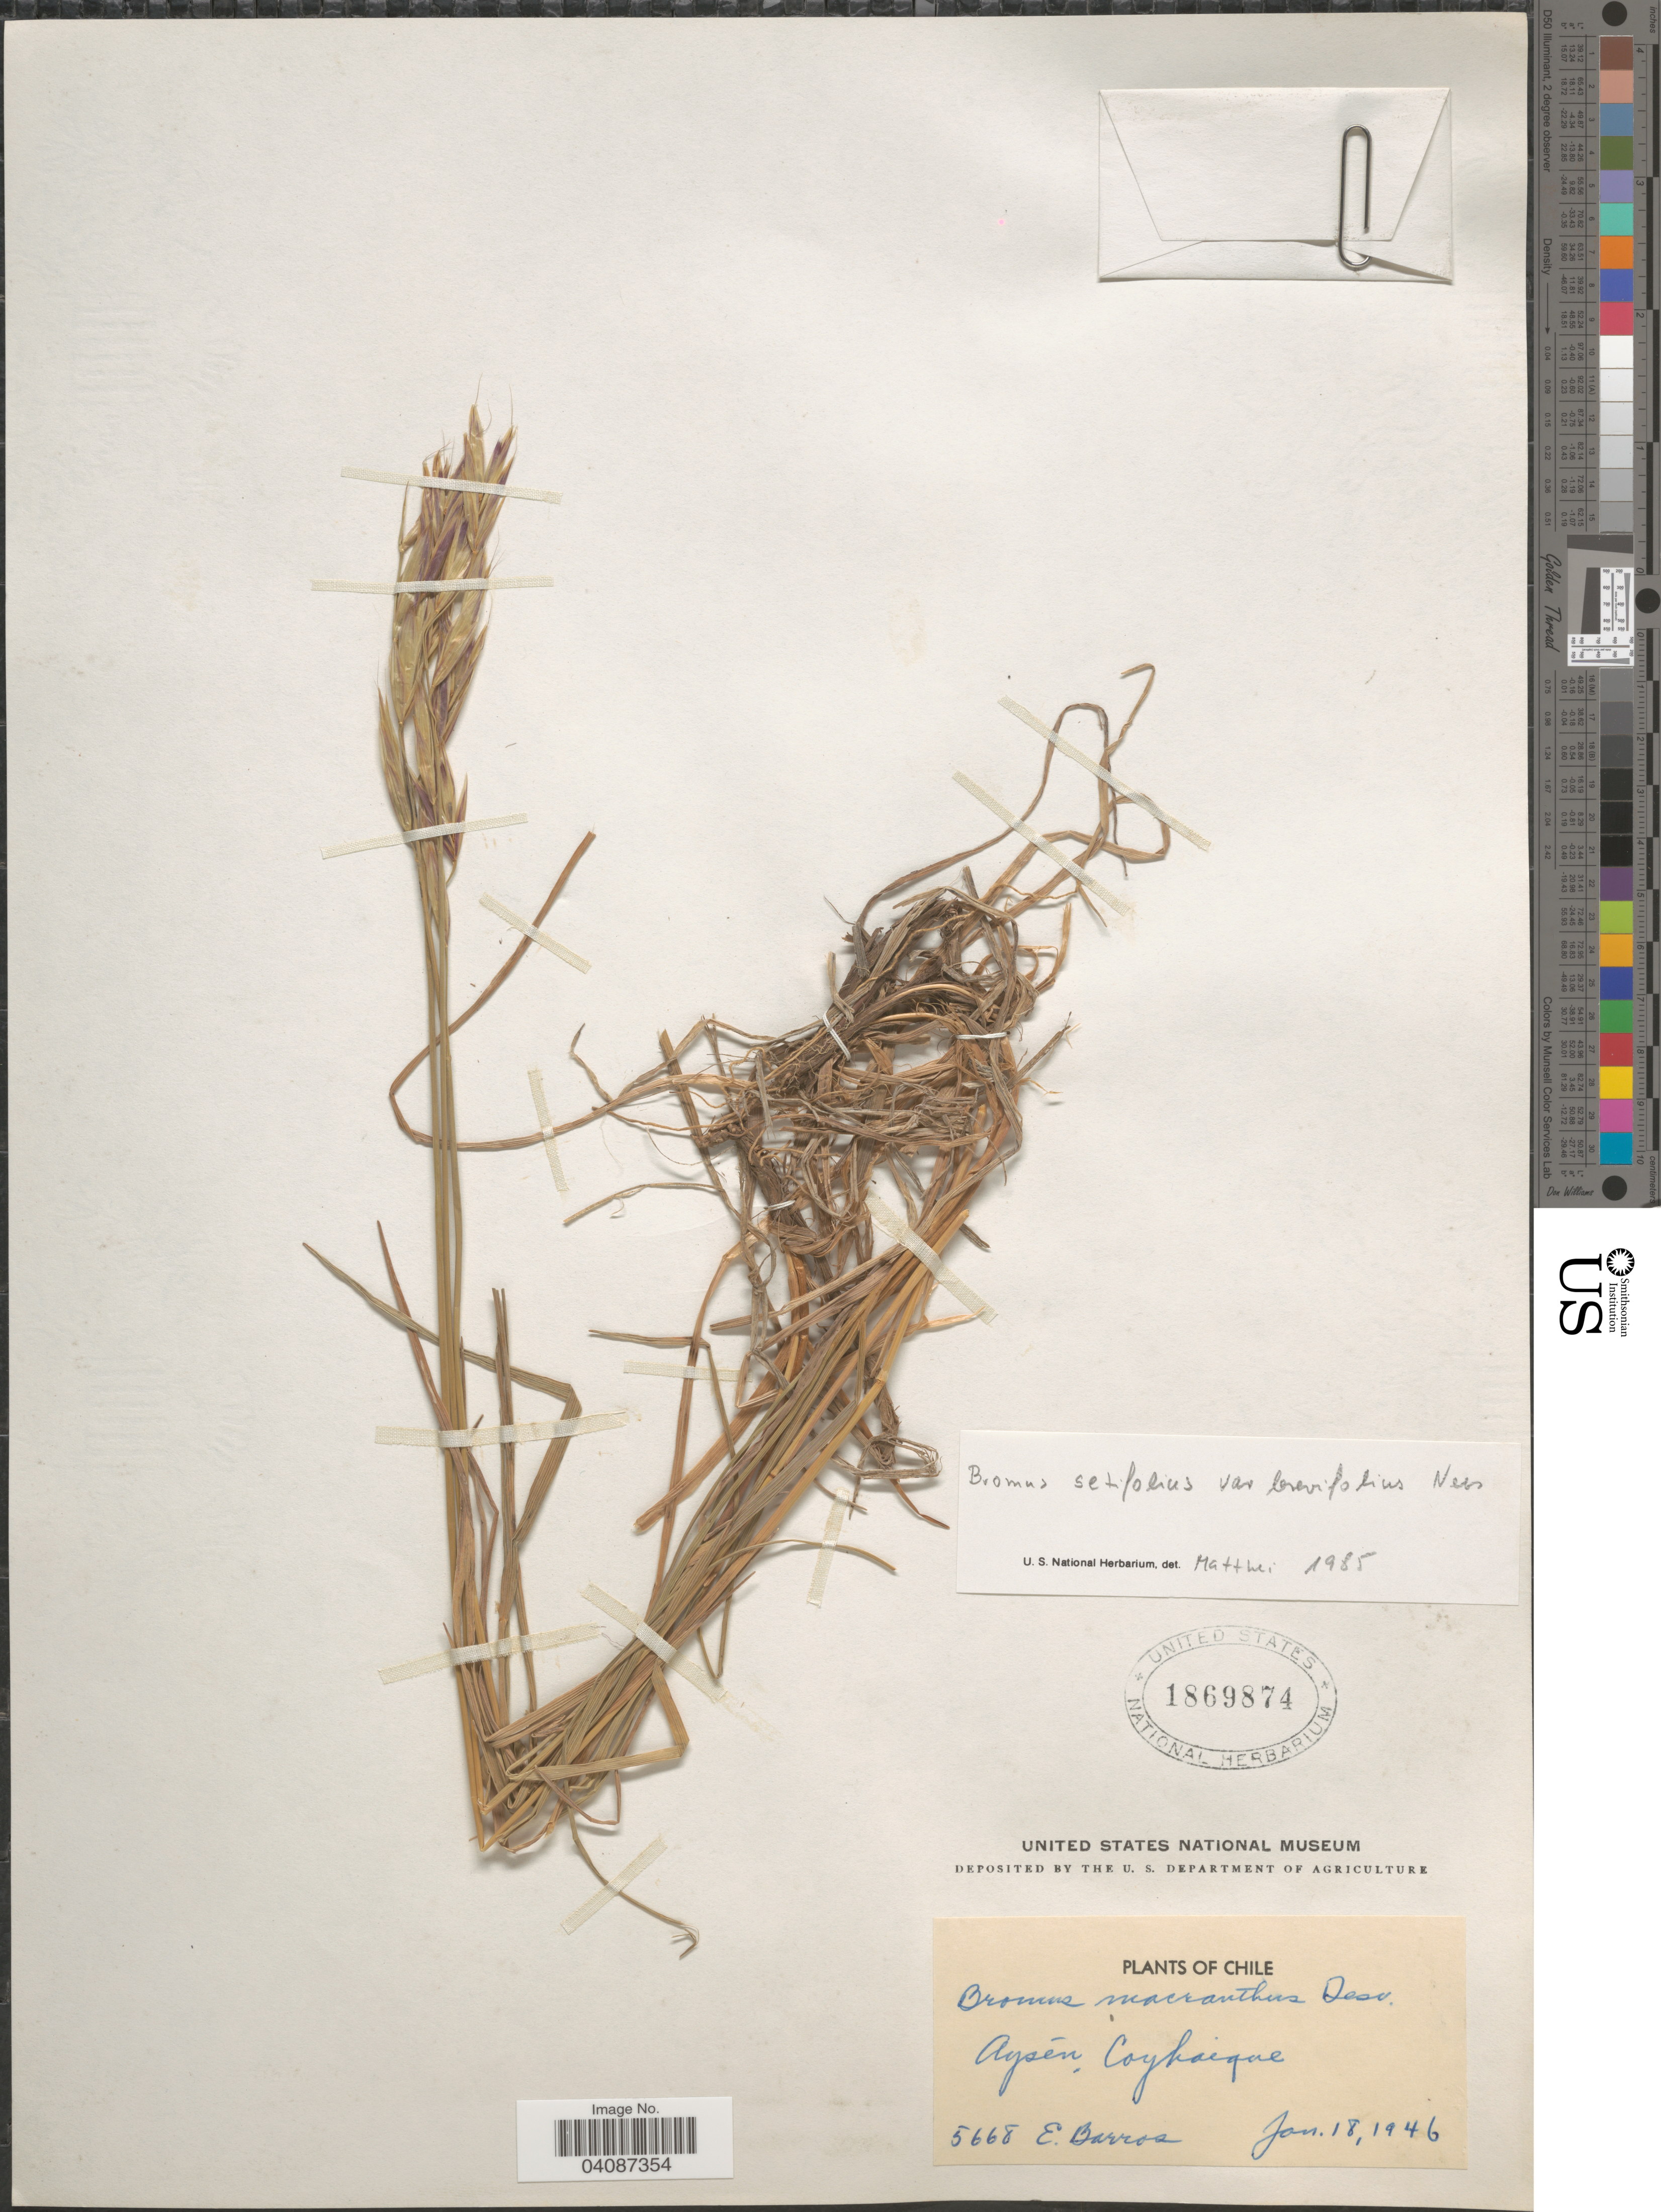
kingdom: Plantae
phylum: Tracheophyta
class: Liliopsida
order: Poales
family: Poaceae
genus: Bromus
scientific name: Bromus setifolis var. brevifolius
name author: Nees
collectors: E. Barros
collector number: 5668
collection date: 1946-01-18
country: Chile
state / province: Aisén (XI)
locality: Aysén, Coyhaique.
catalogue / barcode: US 1869874